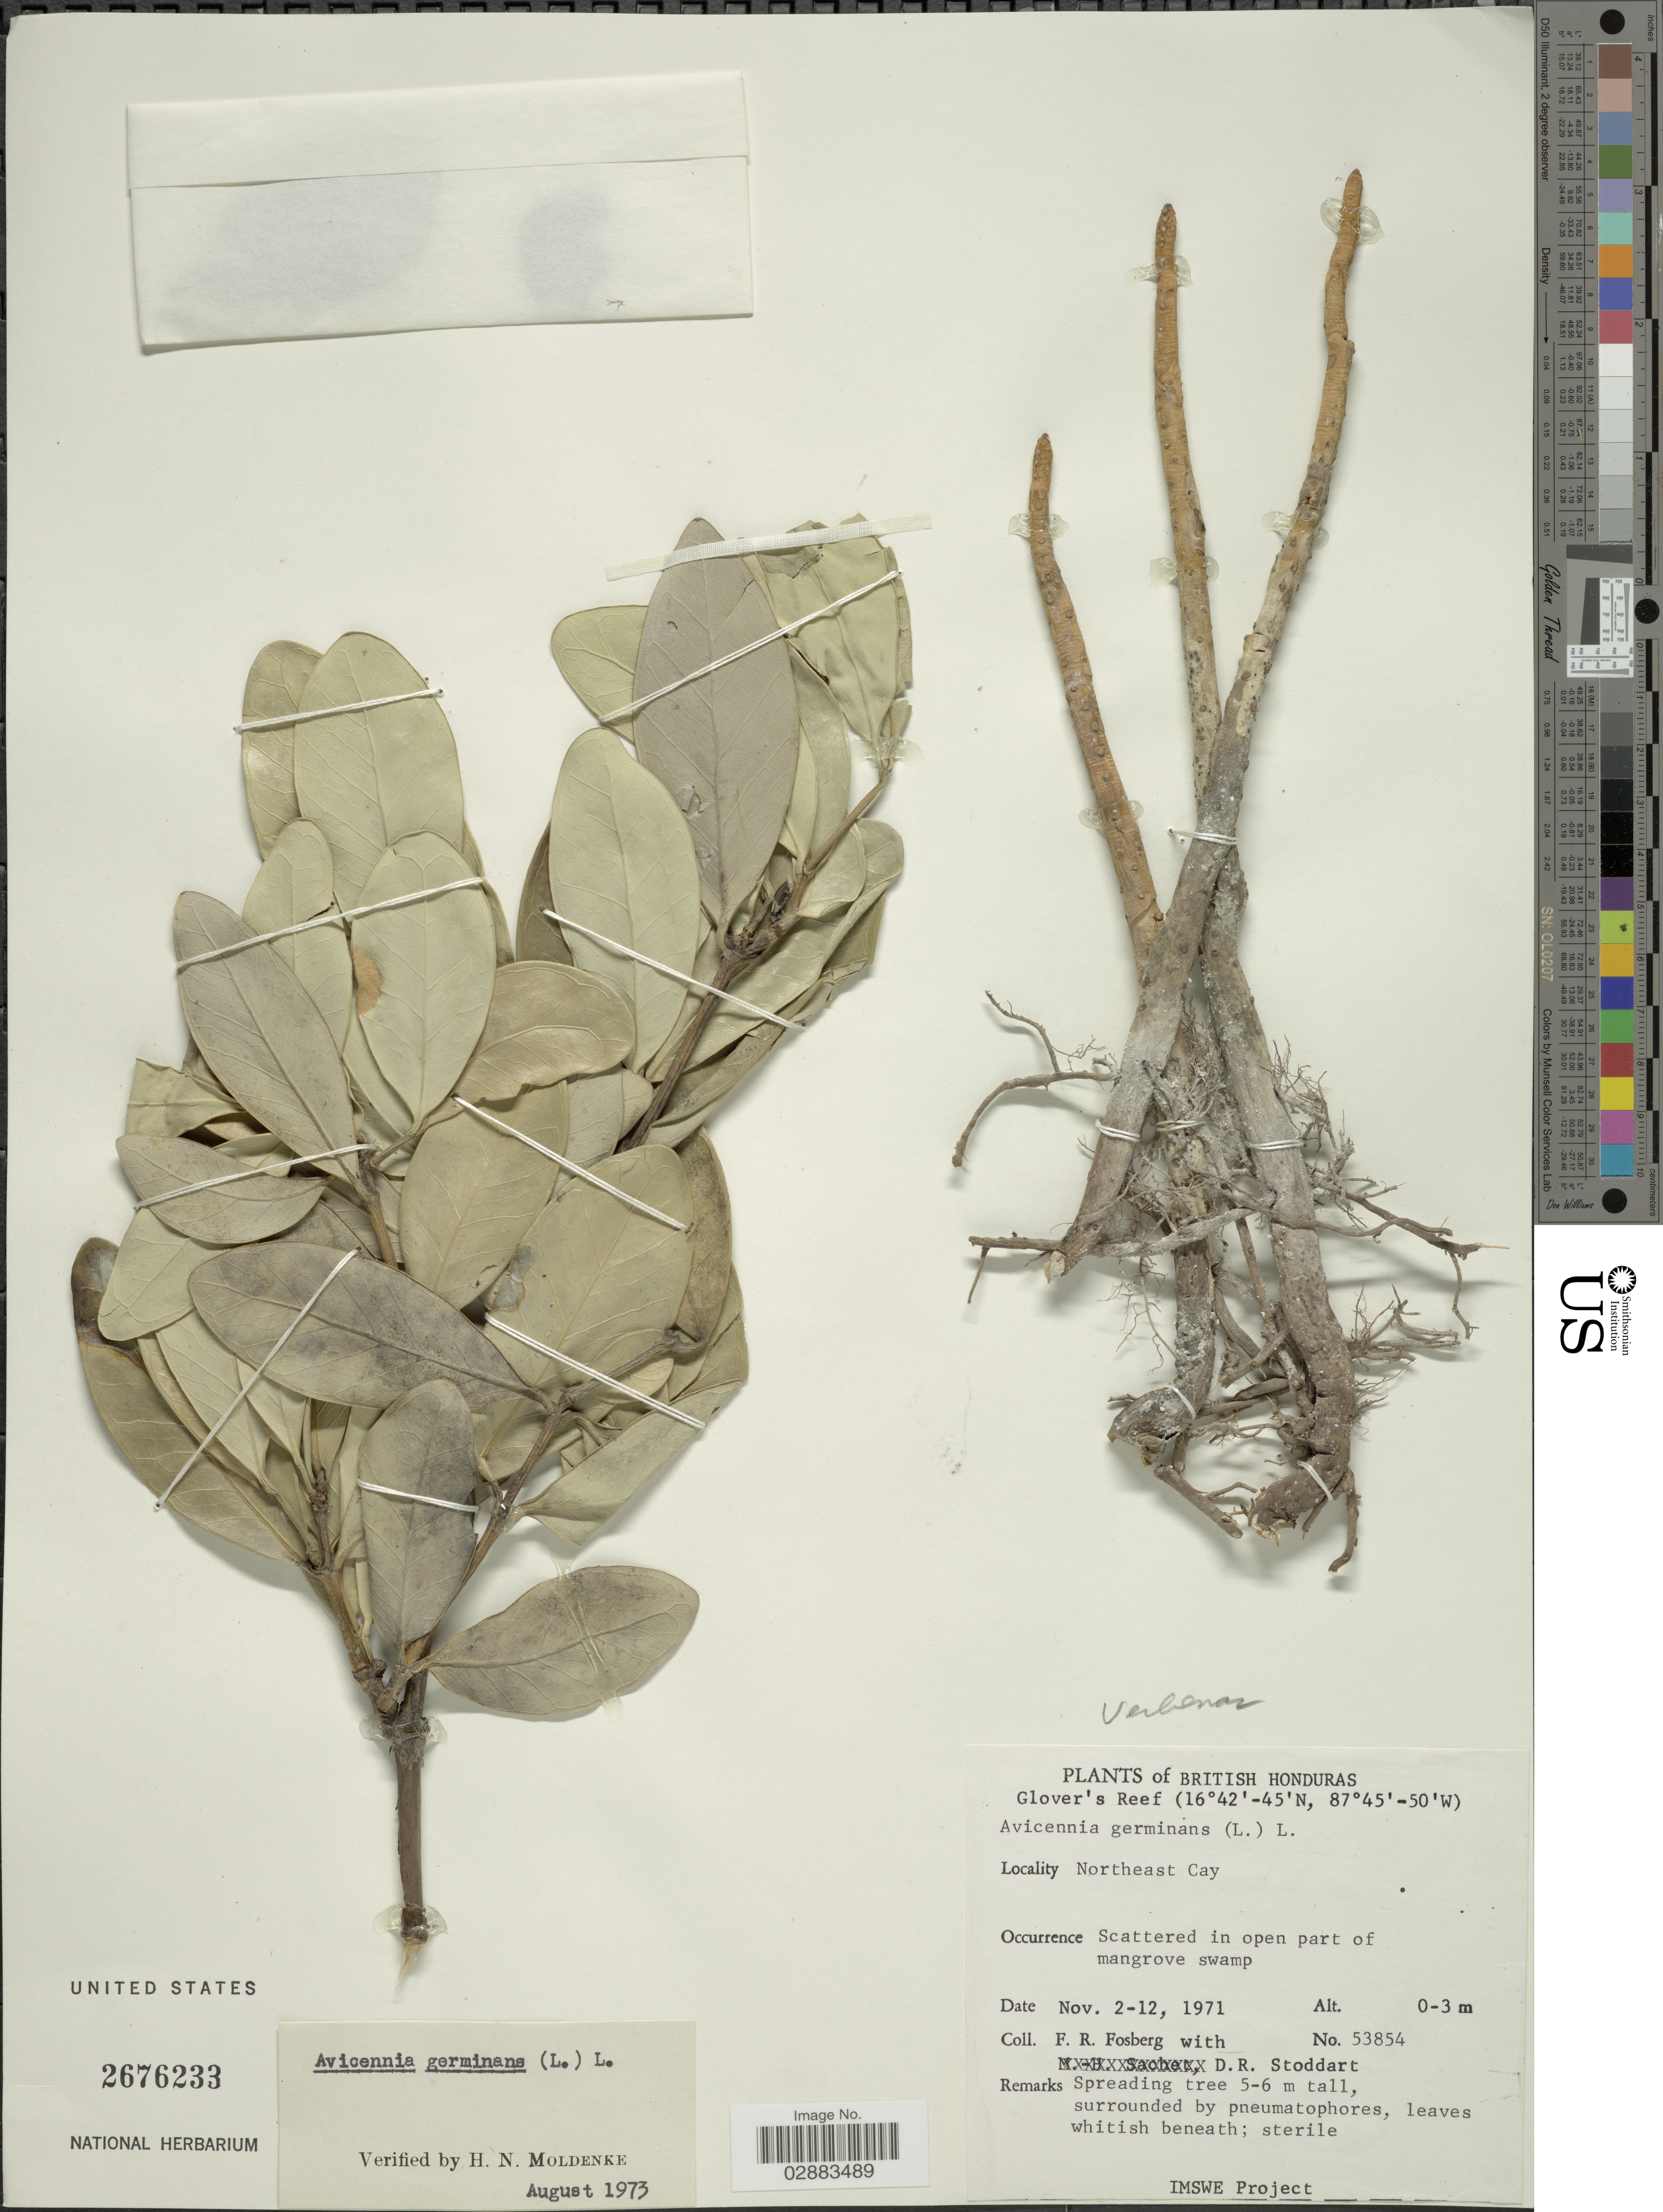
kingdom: Plantae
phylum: Tracheophyta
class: Magnoliopsida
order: Lamiales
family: Acanthaceae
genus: Avicennia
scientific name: Avicennia germinans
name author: (L.) L.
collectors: F. R. Fosberg & D. R. Stoddart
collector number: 53854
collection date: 1971-11-02/1971-11-12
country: Belize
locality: British Honduras. Glover's Reef. Northeast Cay.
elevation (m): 0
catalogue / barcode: US 2676233